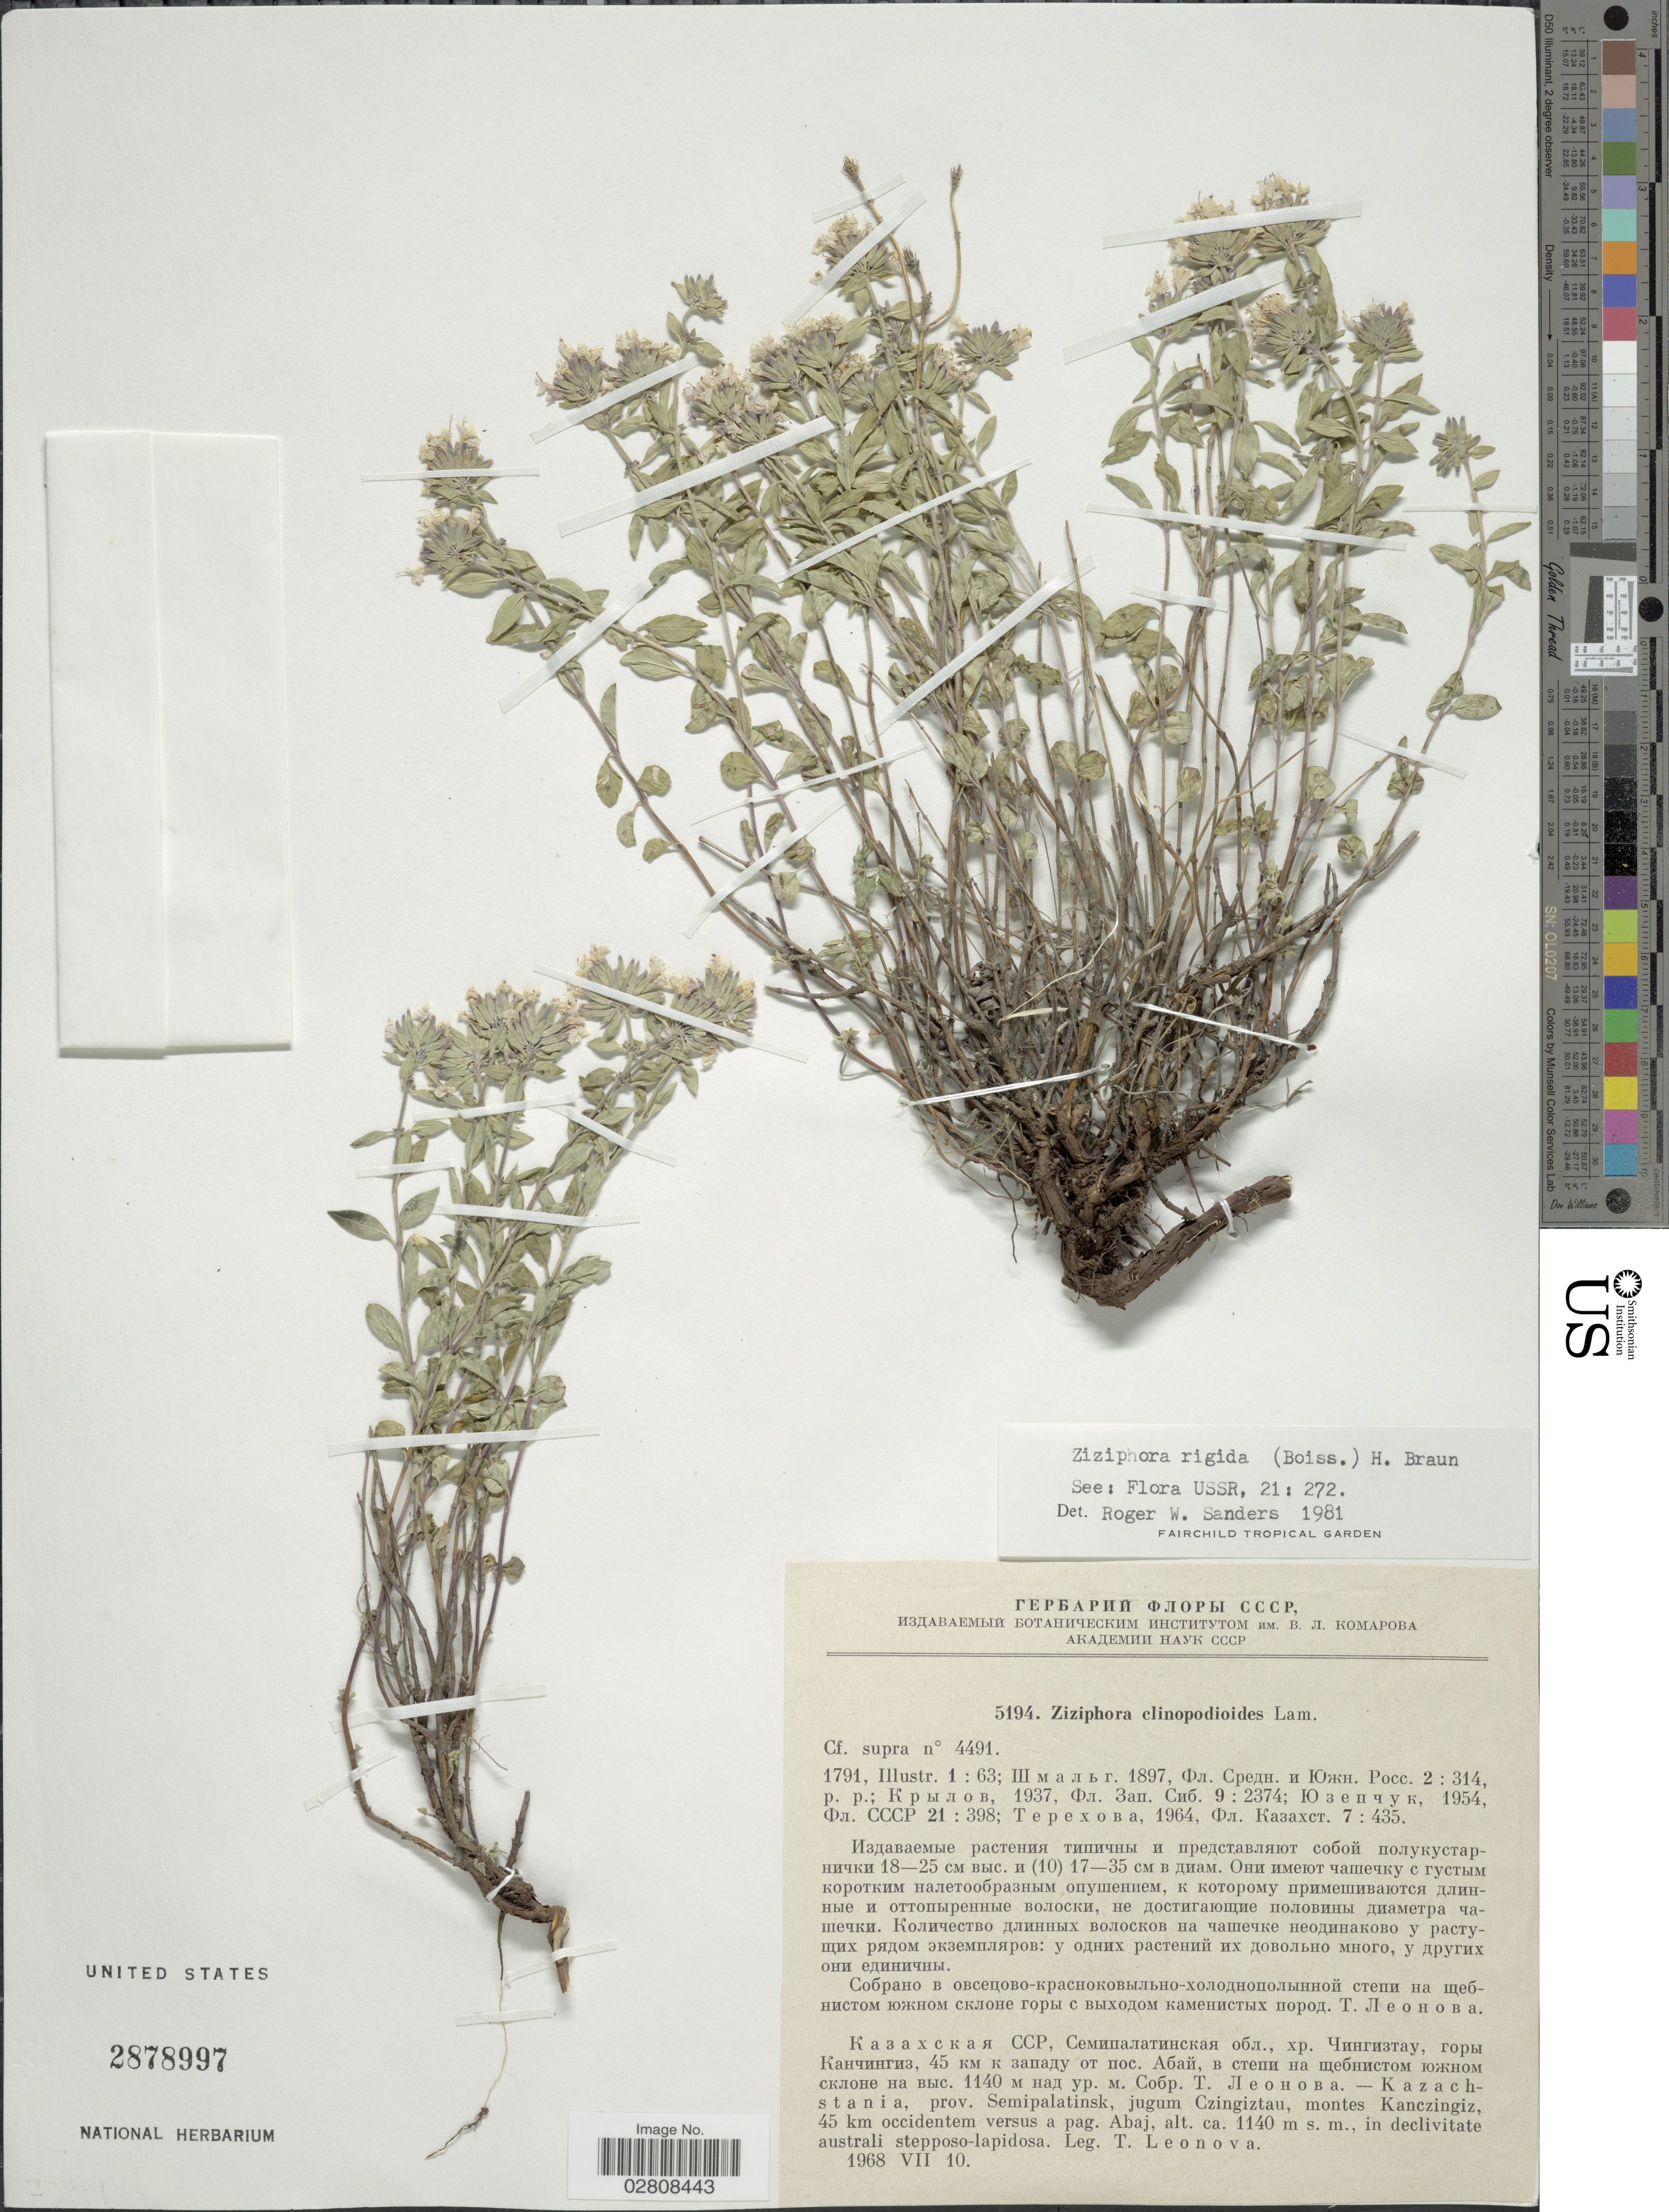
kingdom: Plantae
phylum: Tracheophyta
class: Magnoliopsida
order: Lamiales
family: Lamiaceae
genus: Ziziphora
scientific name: Ziziphora clinopodioides subsp. rigida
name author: (Boiss.) Rech. f.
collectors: T. Leonova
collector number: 5194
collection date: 1968-07-10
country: Kazakhstan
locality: Prov. Semipalatinsk, jugum Czingiztau, montes Kanczingiz, 45 km occidentem versus a pag. Abaj.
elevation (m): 1140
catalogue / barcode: US 2878997